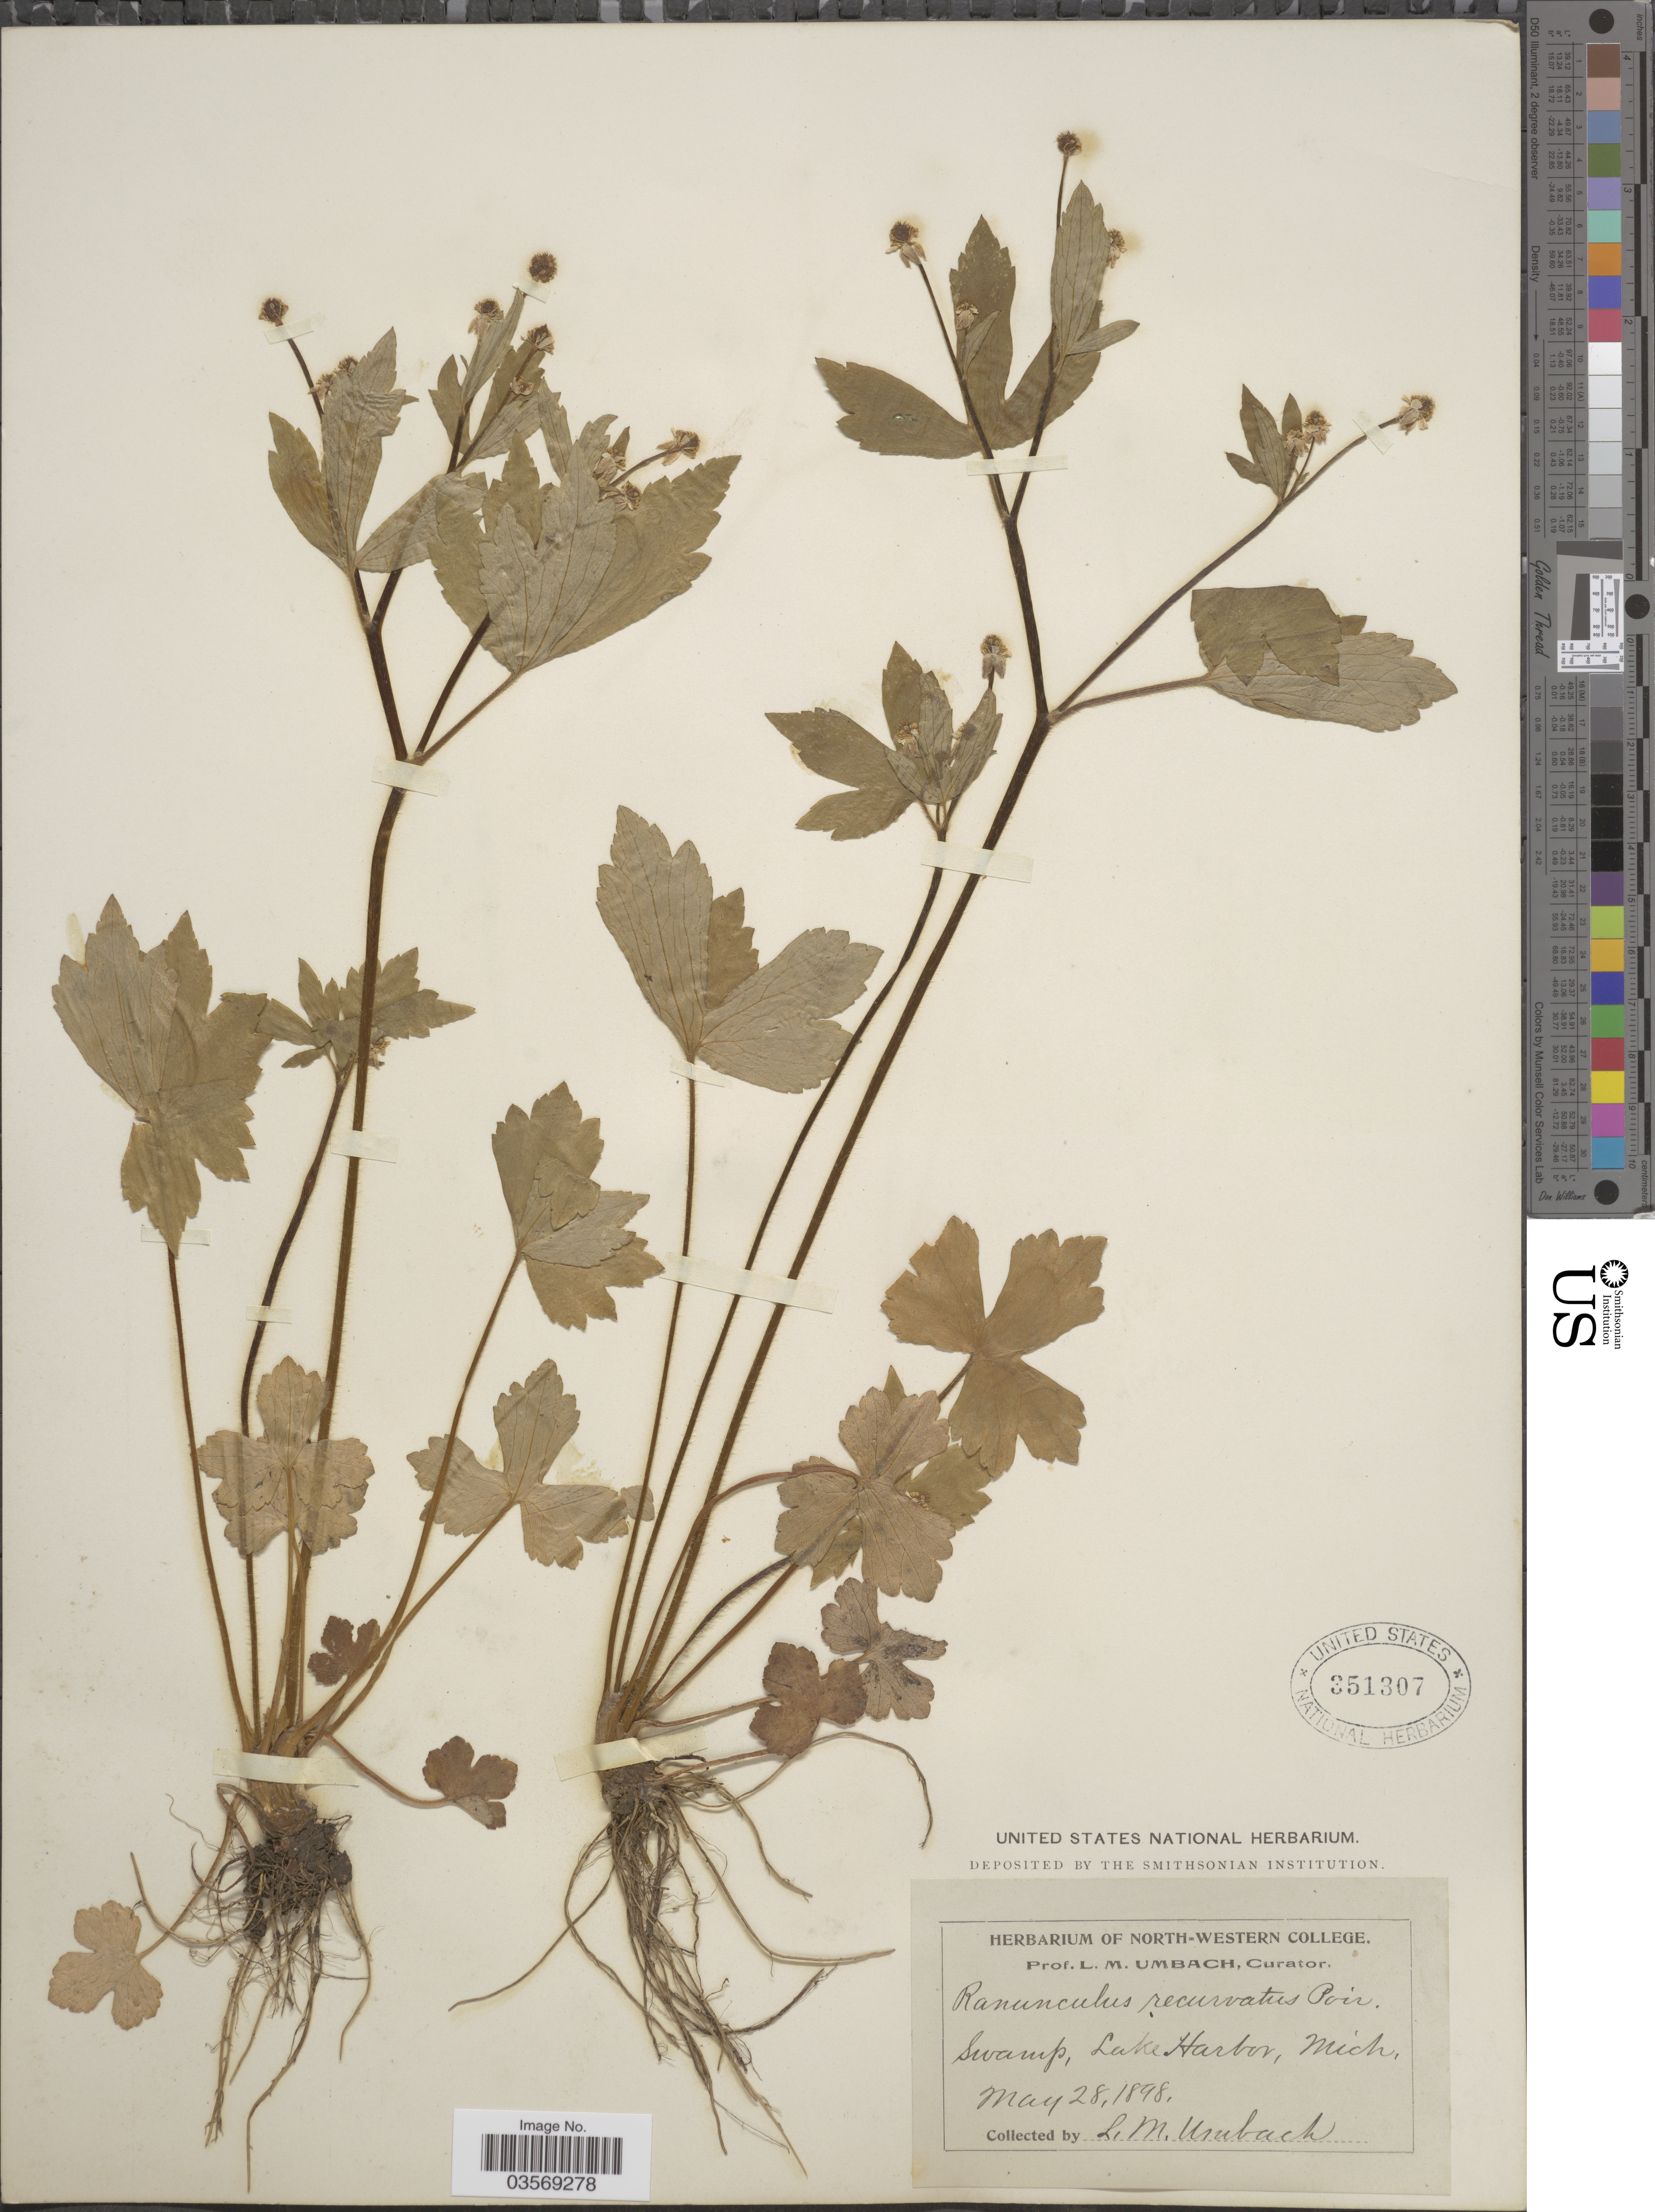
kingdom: Plantae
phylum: Tracheophyta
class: Magnoliopsida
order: Ranunculales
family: Ranunculaceae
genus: Ranunculus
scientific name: Ranunculus recurvatus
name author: Poir.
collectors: L. M. Umbach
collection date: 1898-05-28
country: United States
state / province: Michigan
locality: Swamp, Lake Harbor.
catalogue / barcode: US 351307